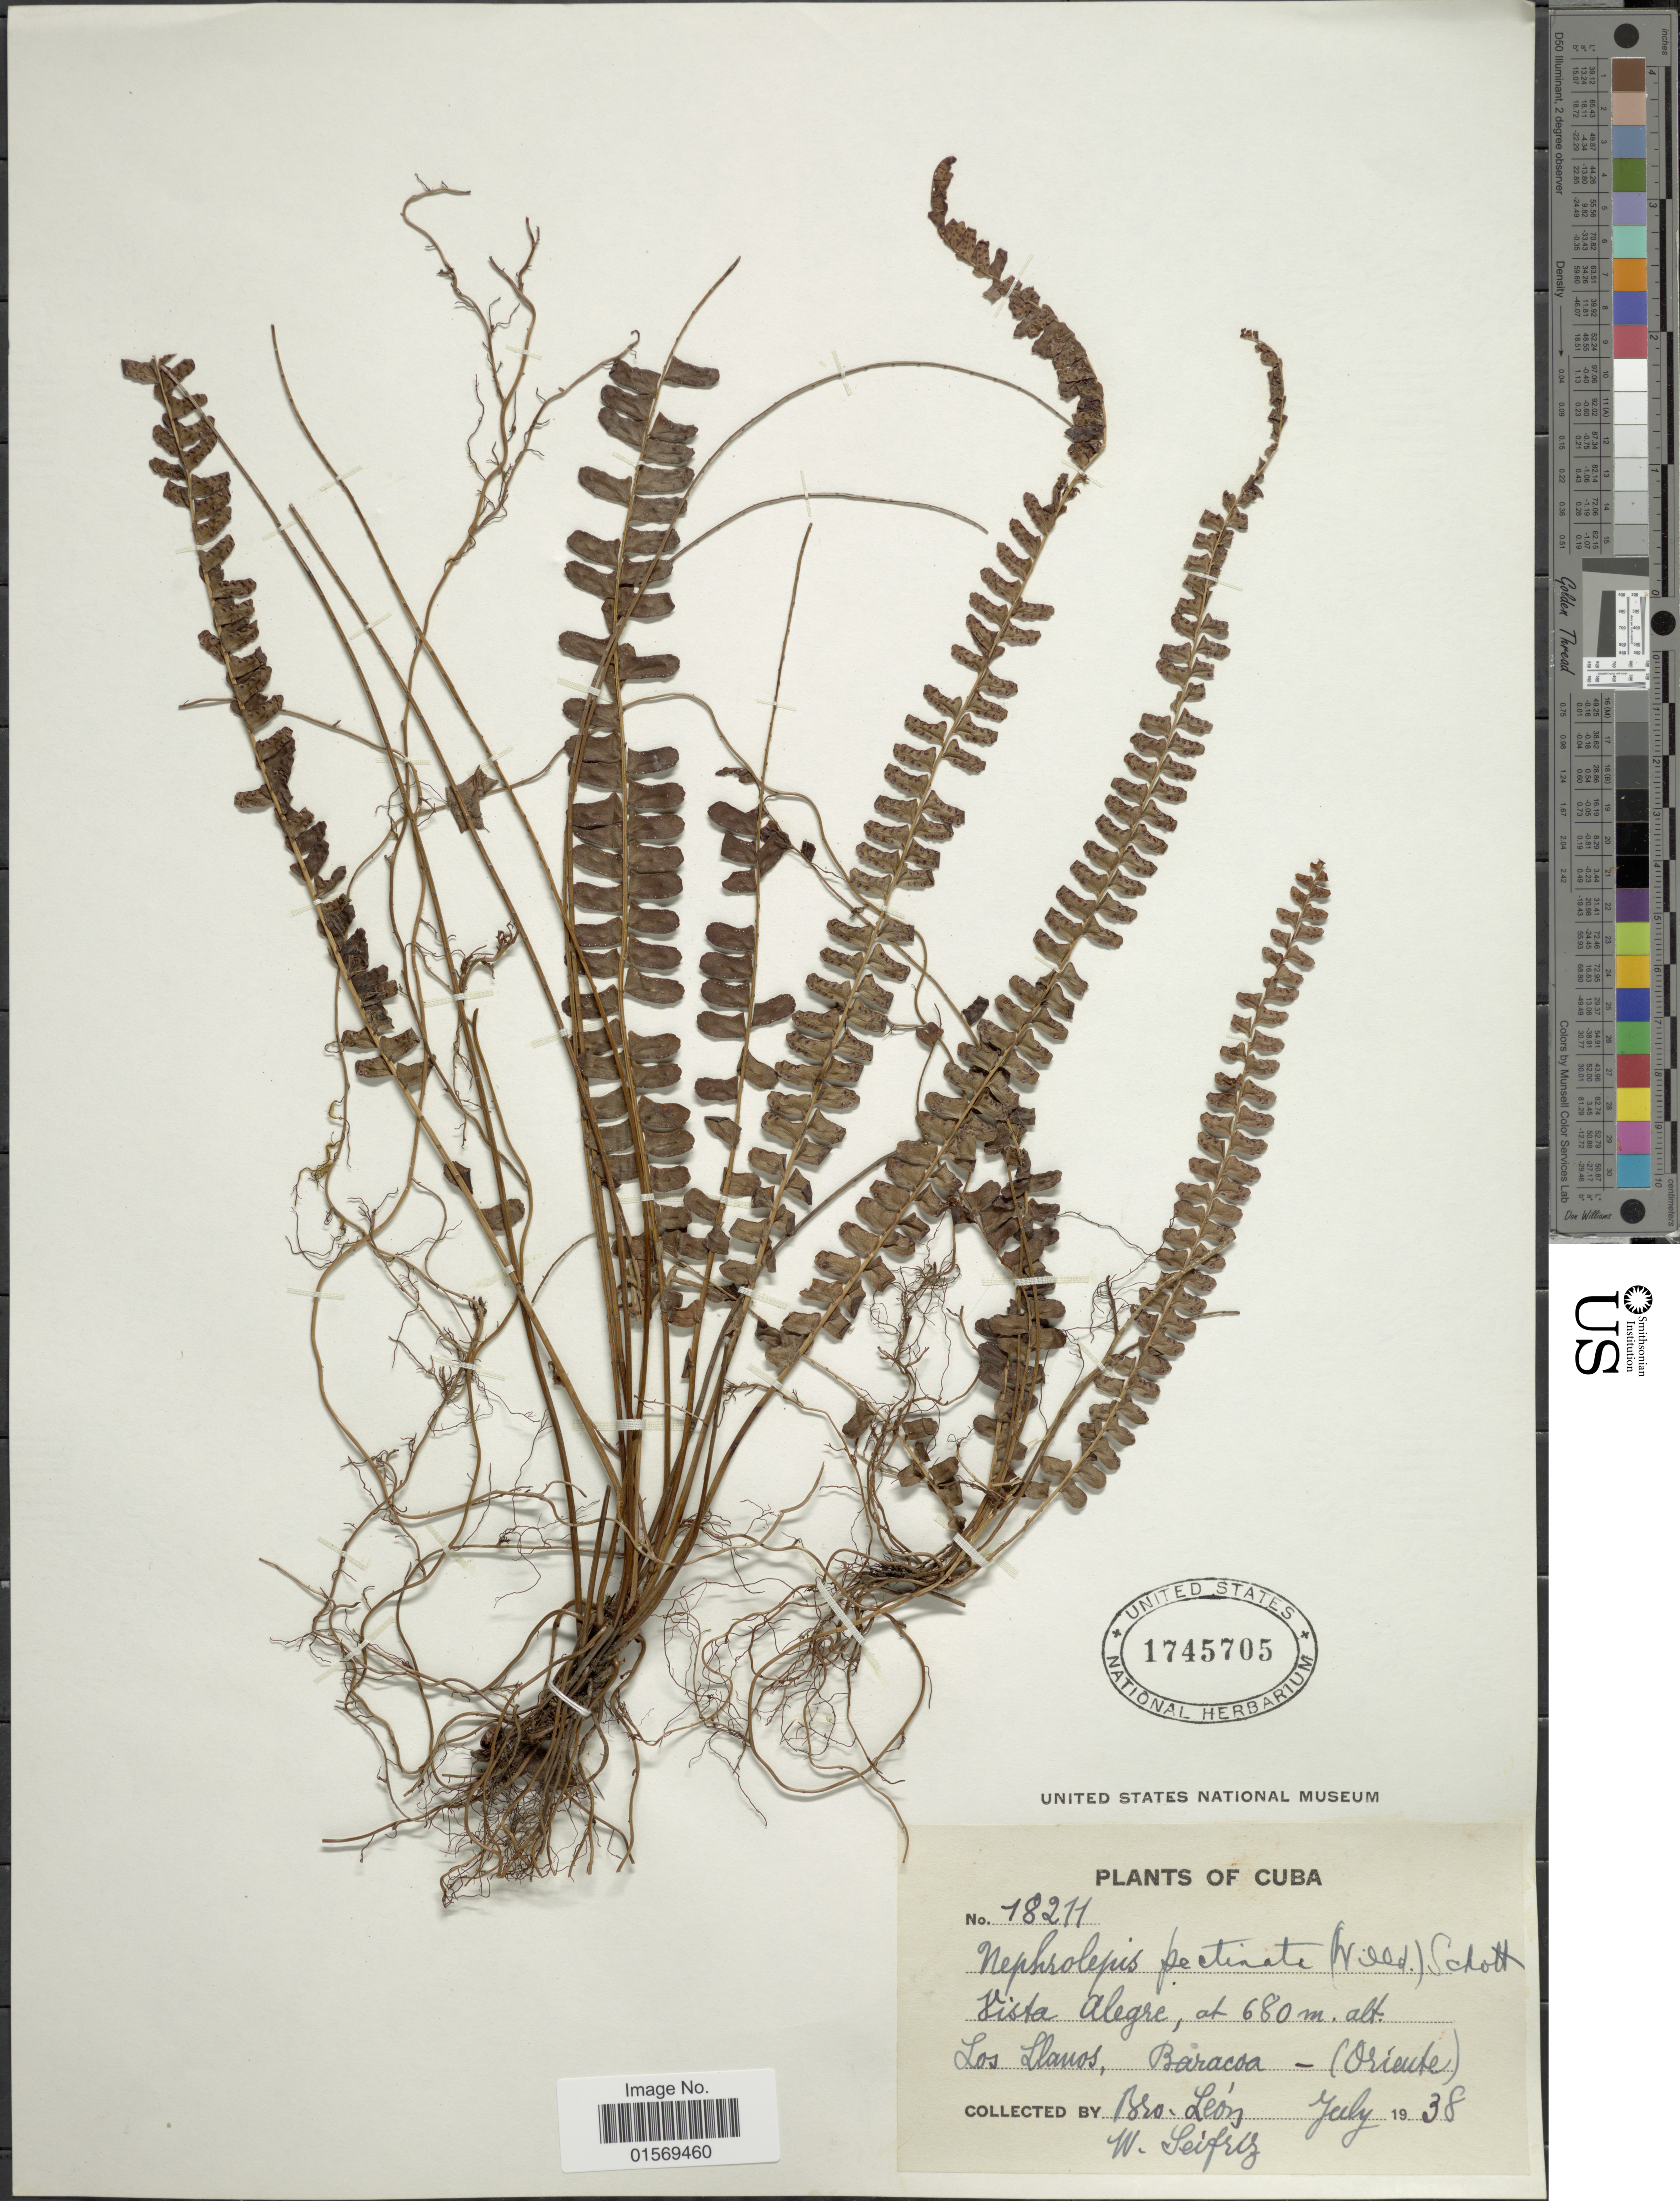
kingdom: Plantae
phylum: Tracheophyta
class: Polypodiopsida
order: Polypodiales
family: Nephrolepidaceae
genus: Nephrolepis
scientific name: Nephrolepis pectinata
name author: (Willd.) Schott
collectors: Bro. León & W. Seifriz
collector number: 18211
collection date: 1938-07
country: Cuba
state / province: Oriente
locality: Cuba. Vista Alegre, Los Llanos, Baracoa - (Oriente).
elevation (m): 680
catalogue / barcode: US 1745705